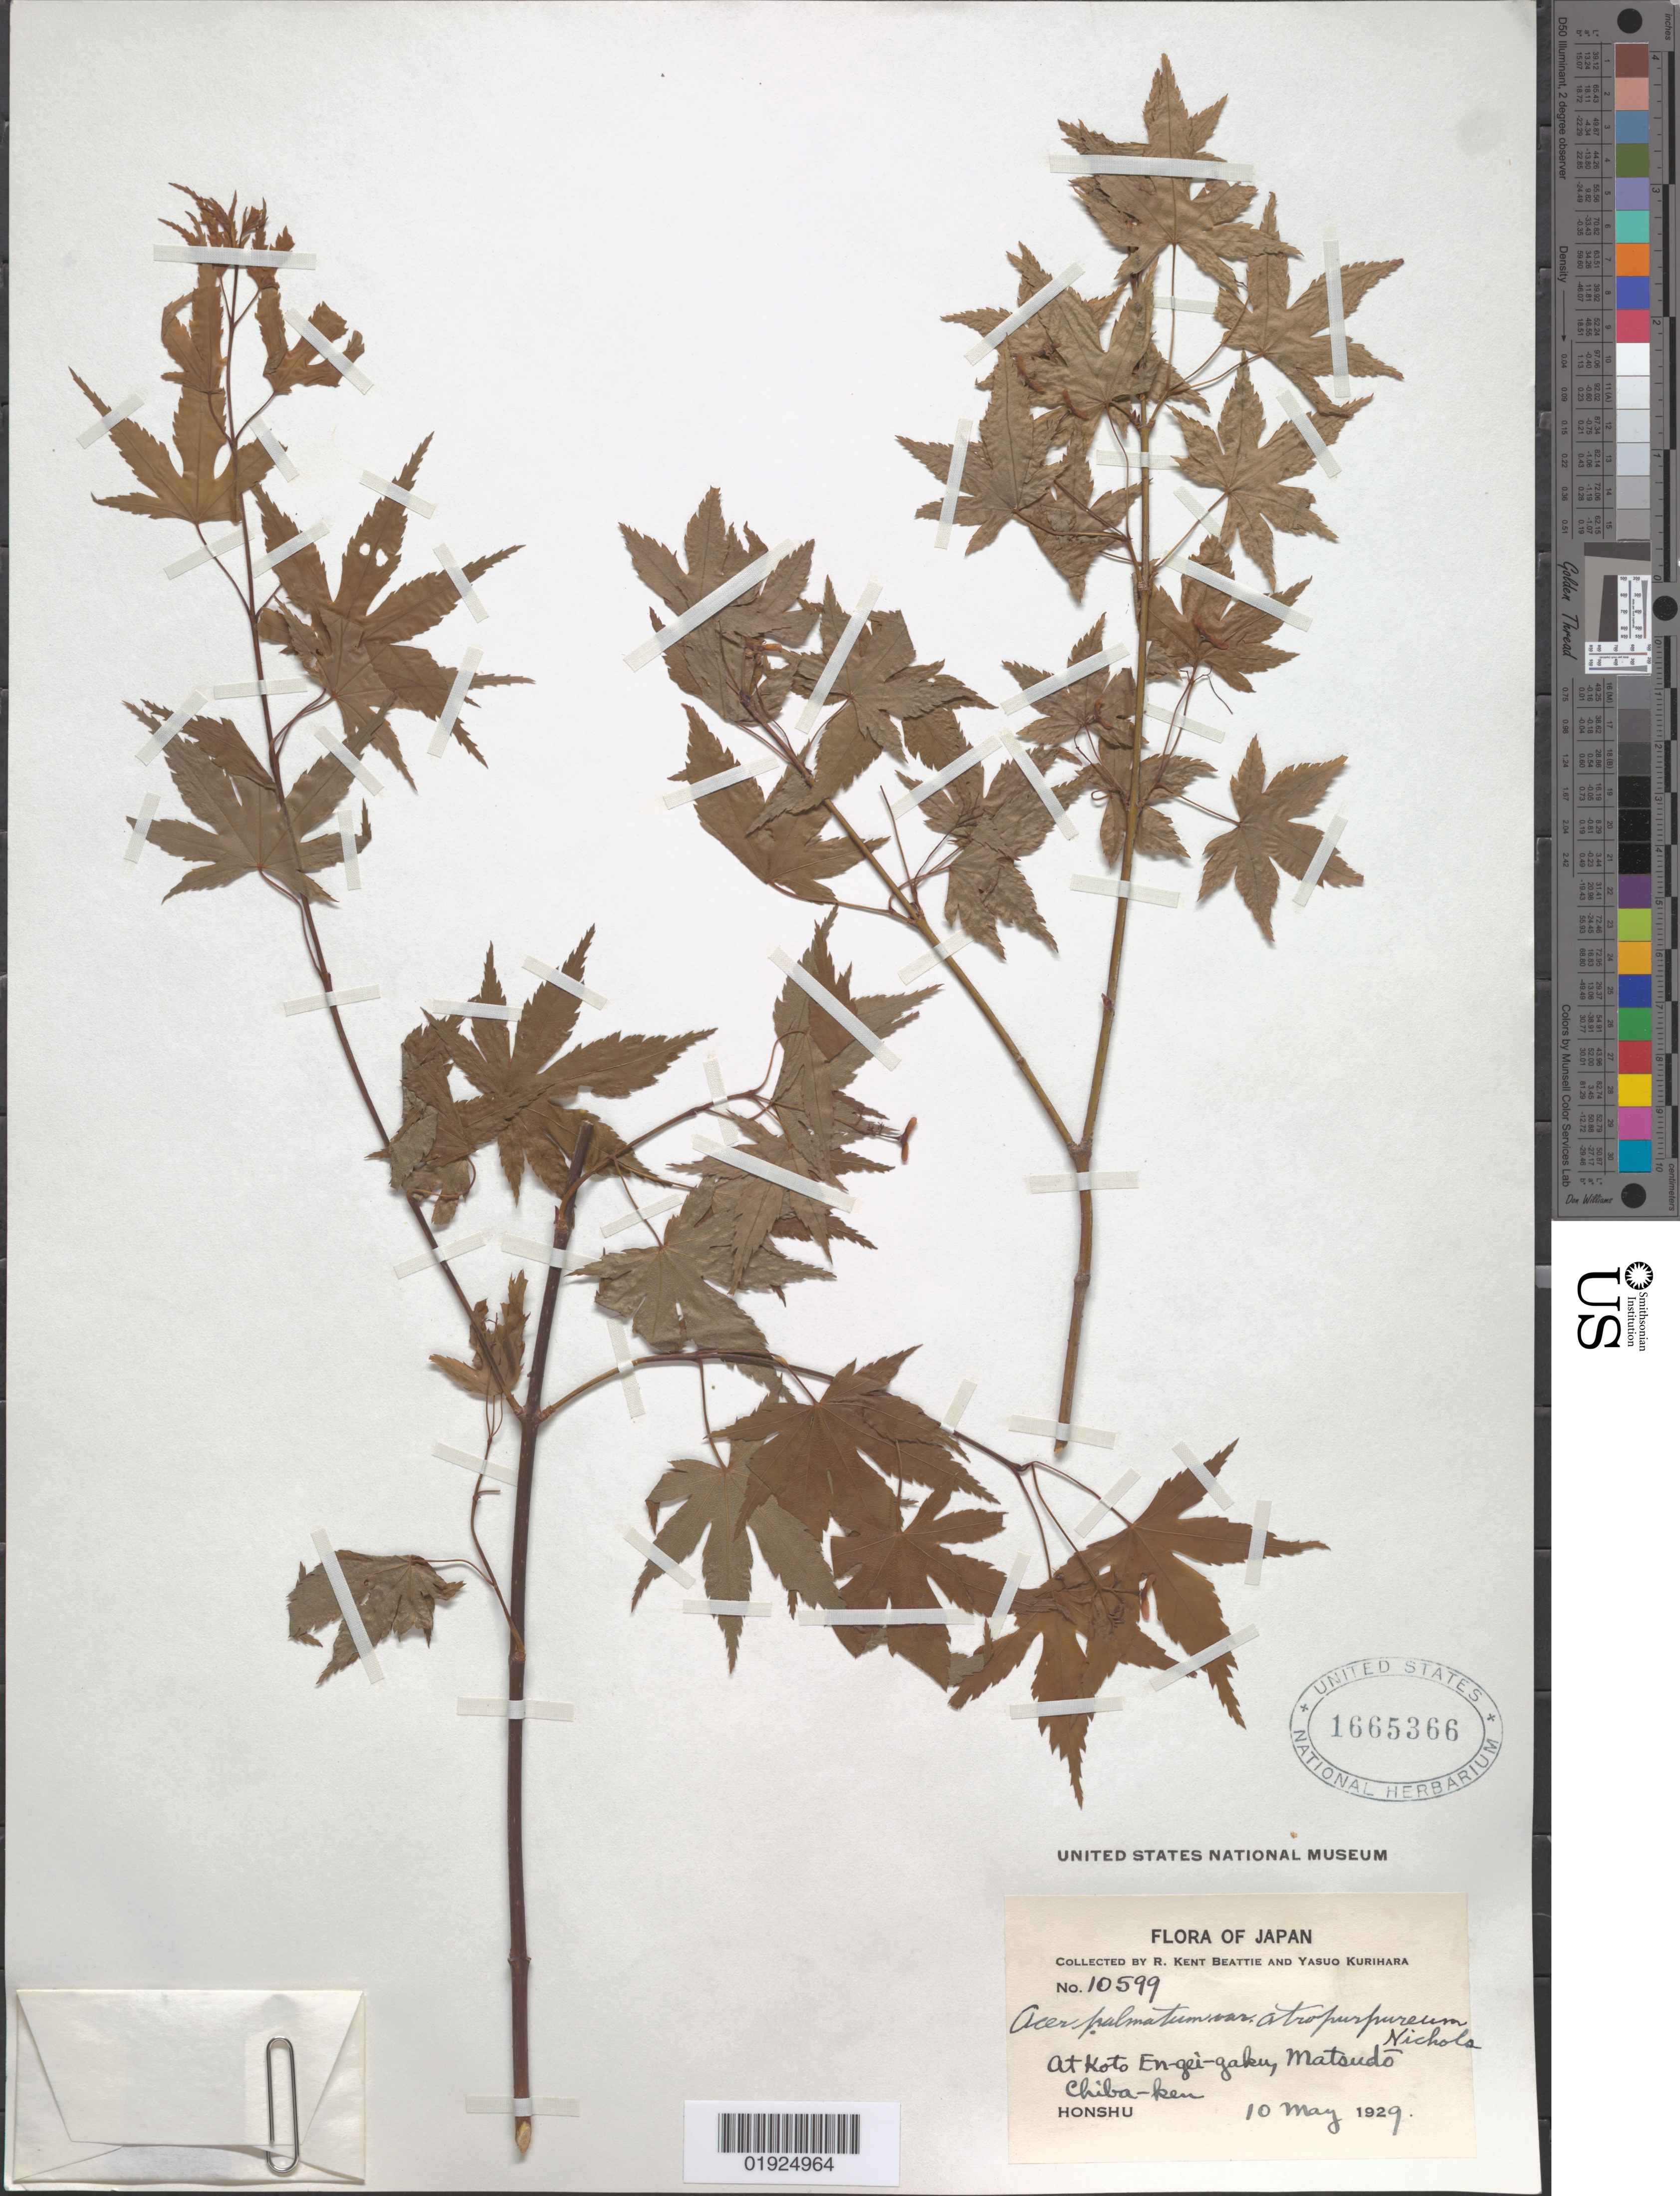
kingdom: Plantae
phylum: Tracheophyta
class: Magnoliopsida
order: Sapindales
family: Sapindaceae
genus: Acer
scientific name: Acer palmatum f. atropurpureum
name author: (Van Houtte) G. Nicholson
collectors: R. K. Beattie & Y. Kurihara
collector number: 10599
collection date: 1929-05-10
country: Japan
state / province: Tiba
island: Honshu I.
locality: Koto En-gei-gaku, Matsudo, Chiba-ken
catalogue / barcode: US 1665366